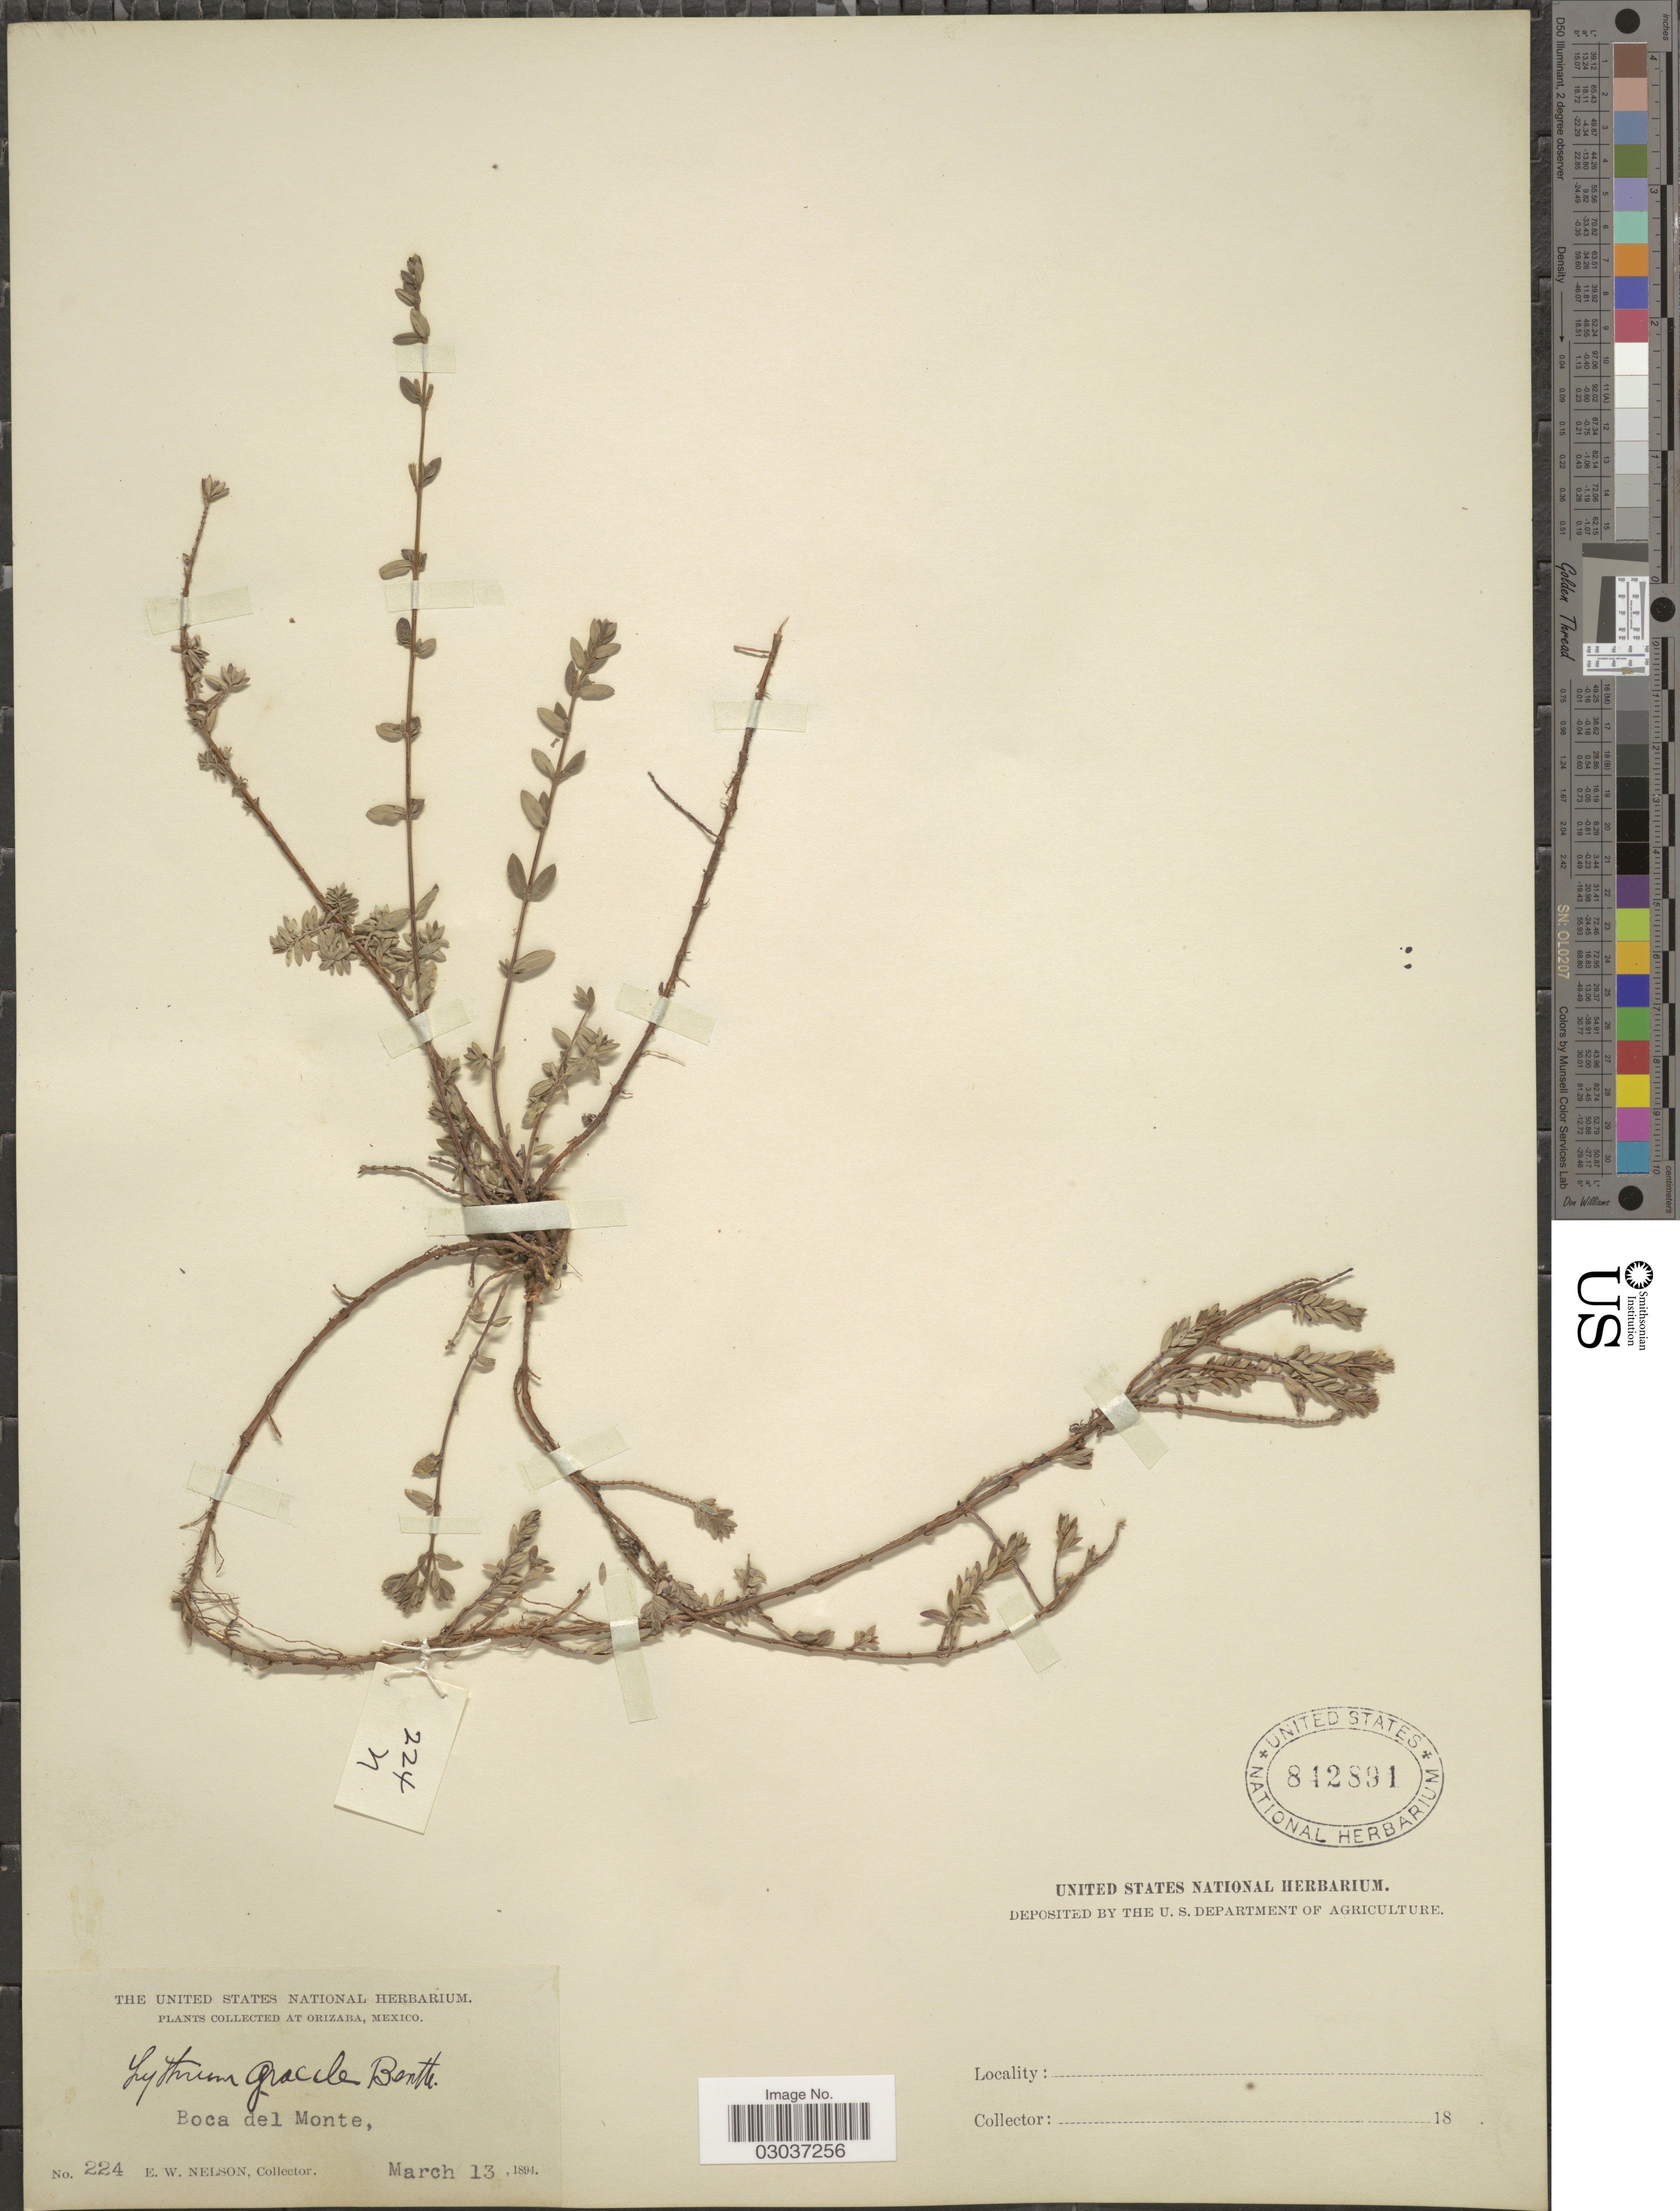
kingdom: Plantae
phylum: Tracheophyta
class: Magnoliopsida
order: Myrtales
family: Lythraceae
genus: Lythrum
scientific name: Lythrum gracile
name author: Benth.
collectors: E. W. Nelson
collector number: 224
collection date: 1894-03-13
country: Mexico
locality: Collected at Orizaba. Boca del Monte.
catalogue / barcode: US 842891